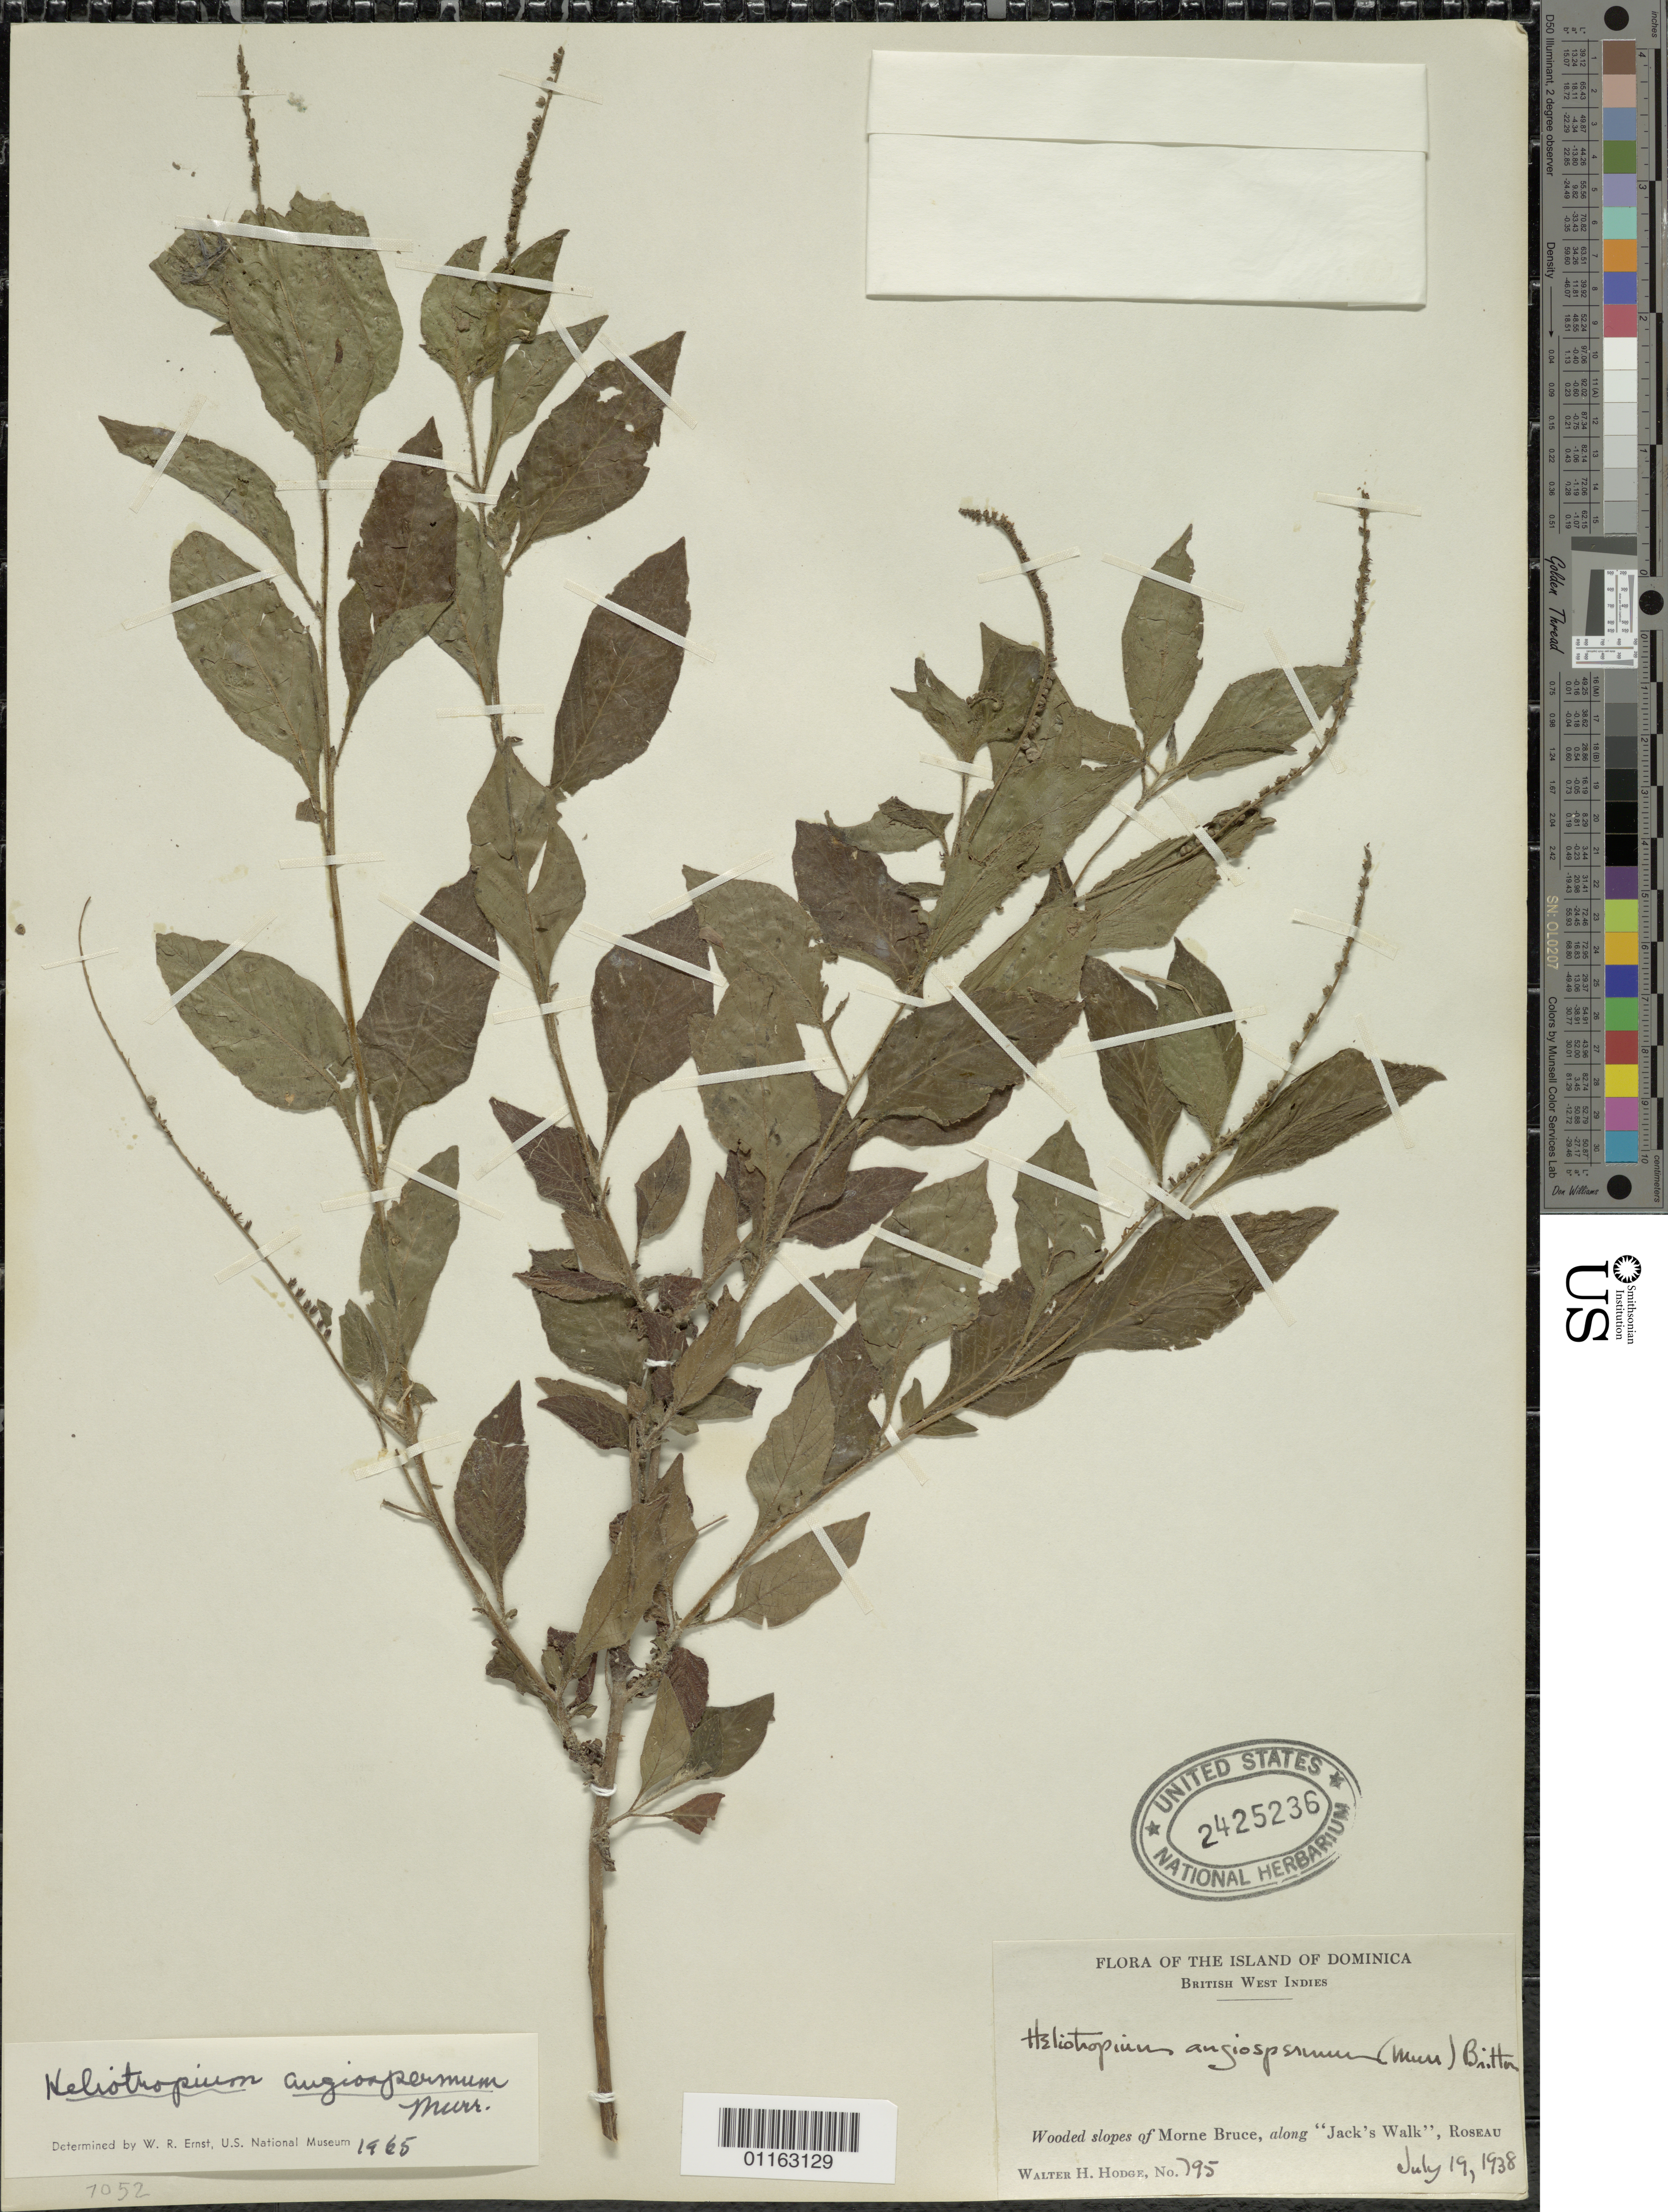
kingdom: Plantae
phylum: Tracheophyta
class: Magnoliopsida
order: Boraginales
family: Heliotropiaceae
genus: Heliotropium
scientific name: Heliotropium angiospermum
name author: Murray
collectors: W. Hodge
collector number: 795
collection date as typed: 19 Jul 1938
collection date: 1938-07-19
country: Dominica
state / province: St. George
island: Dominica I.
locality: Wooded slopes of Morne Bruce alonfs "Jack's Walk"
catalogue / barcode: US 1415236